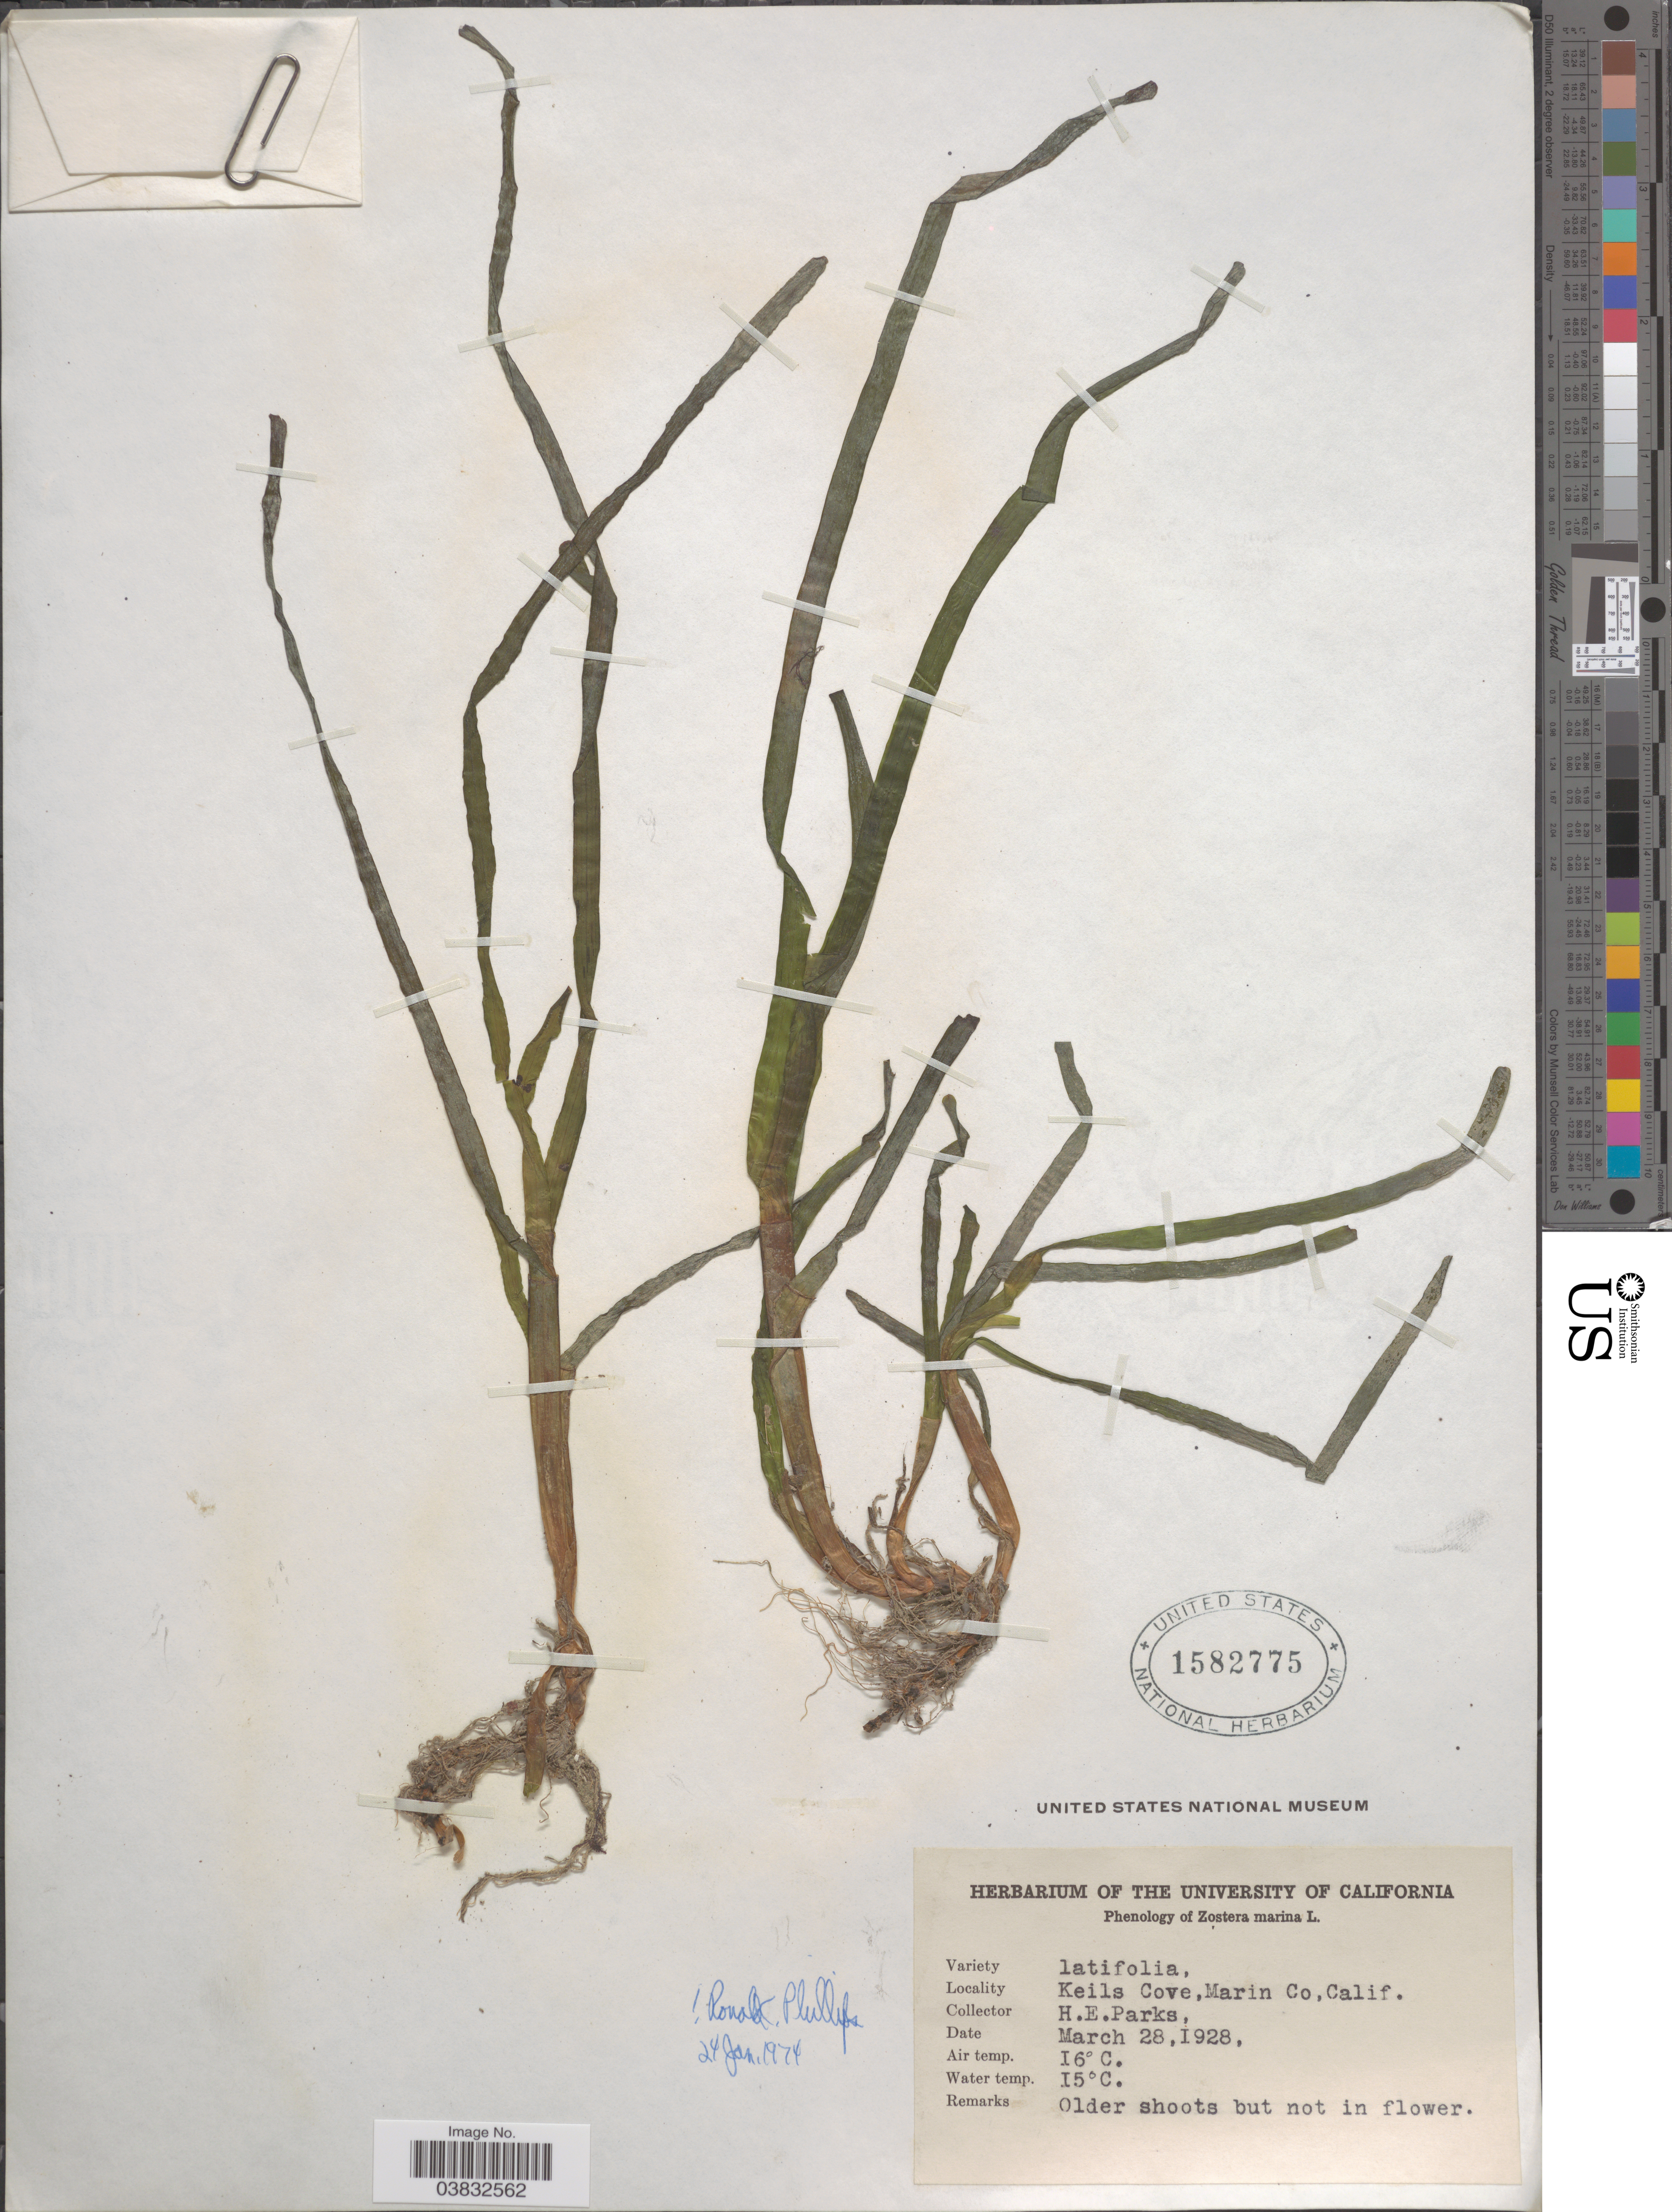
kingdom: Plantae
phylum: Tracheophyta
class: Liliopsida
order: Alismatales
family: Zosteraceae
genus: Zostera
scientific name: Zostera marina var. latifolia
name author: L.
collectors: H. E. Parks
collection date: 1928-03-28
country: United States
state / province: California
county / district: Marin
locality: Keils Cove, Marin Co.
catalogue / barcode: US 1582775